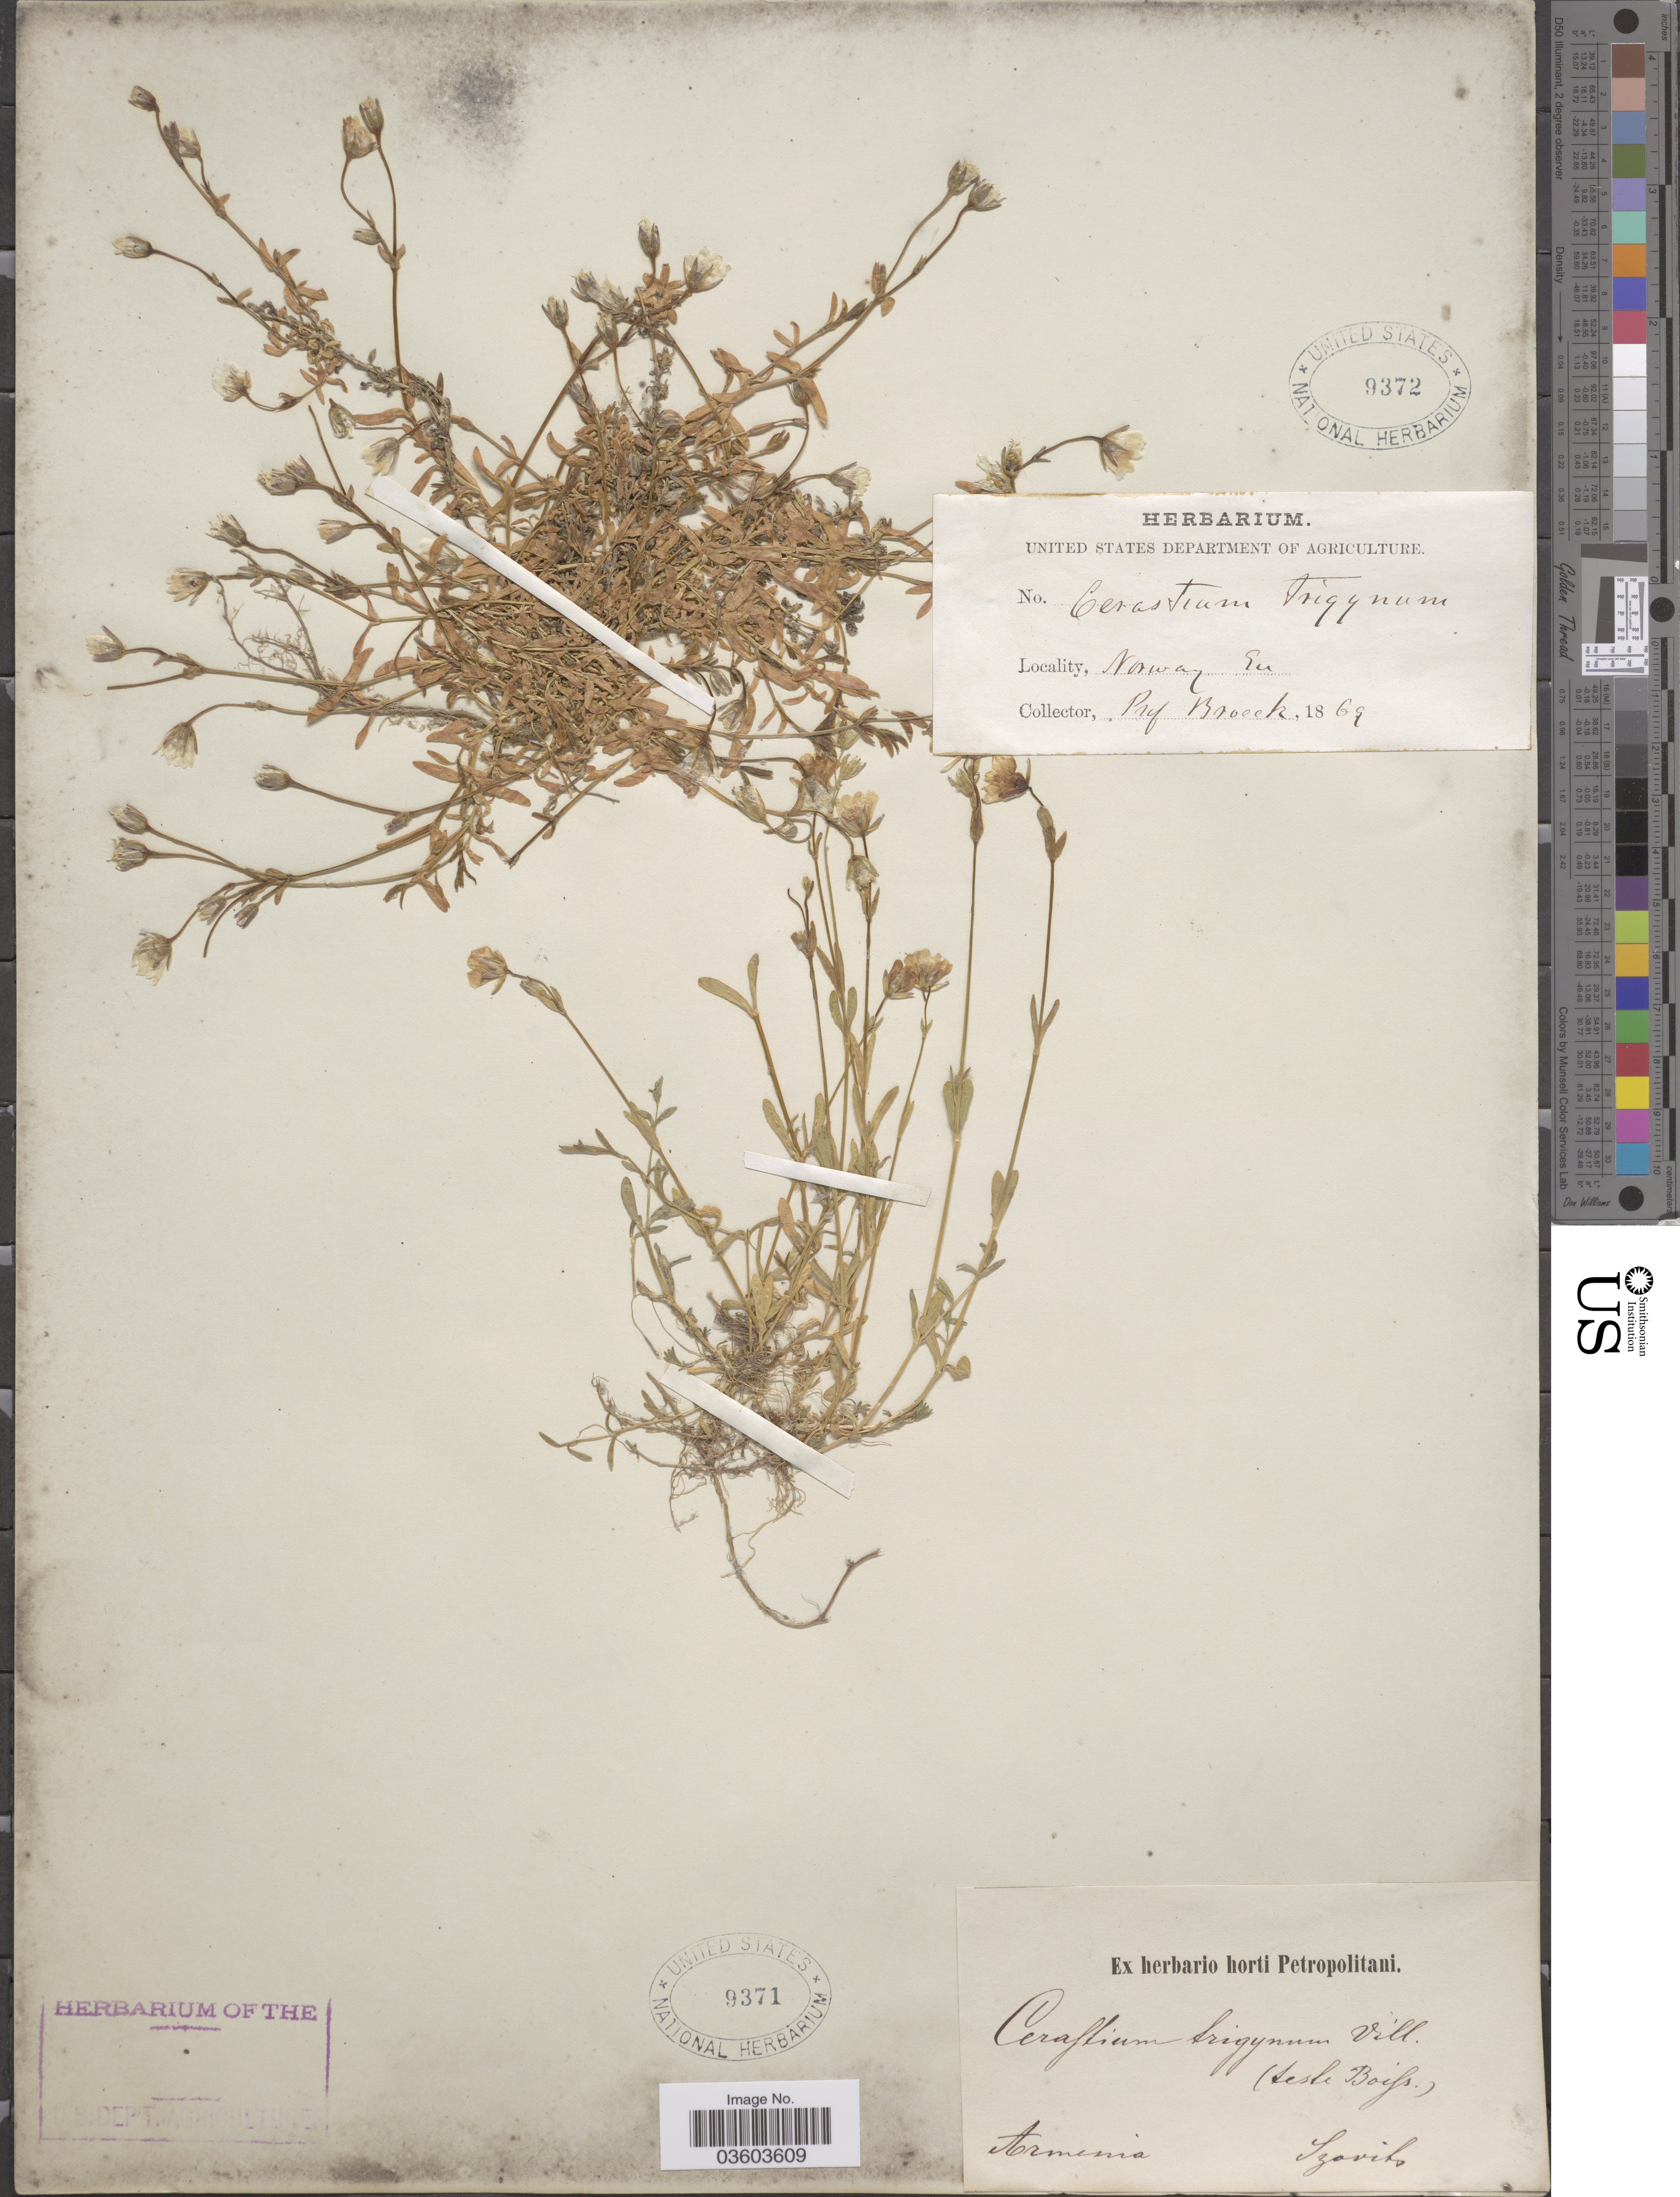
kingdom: Plantae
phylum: Tracheophyta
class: Magnoliopsida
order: Caryophyllales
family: Caryophyllaceae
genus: Dichodon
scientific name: Dichodon cerastoides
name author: (L.) Rchb.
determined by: U.S. National Herbarium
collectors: -. Broeck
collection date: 1869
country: Norway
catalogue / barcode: US 9372-2